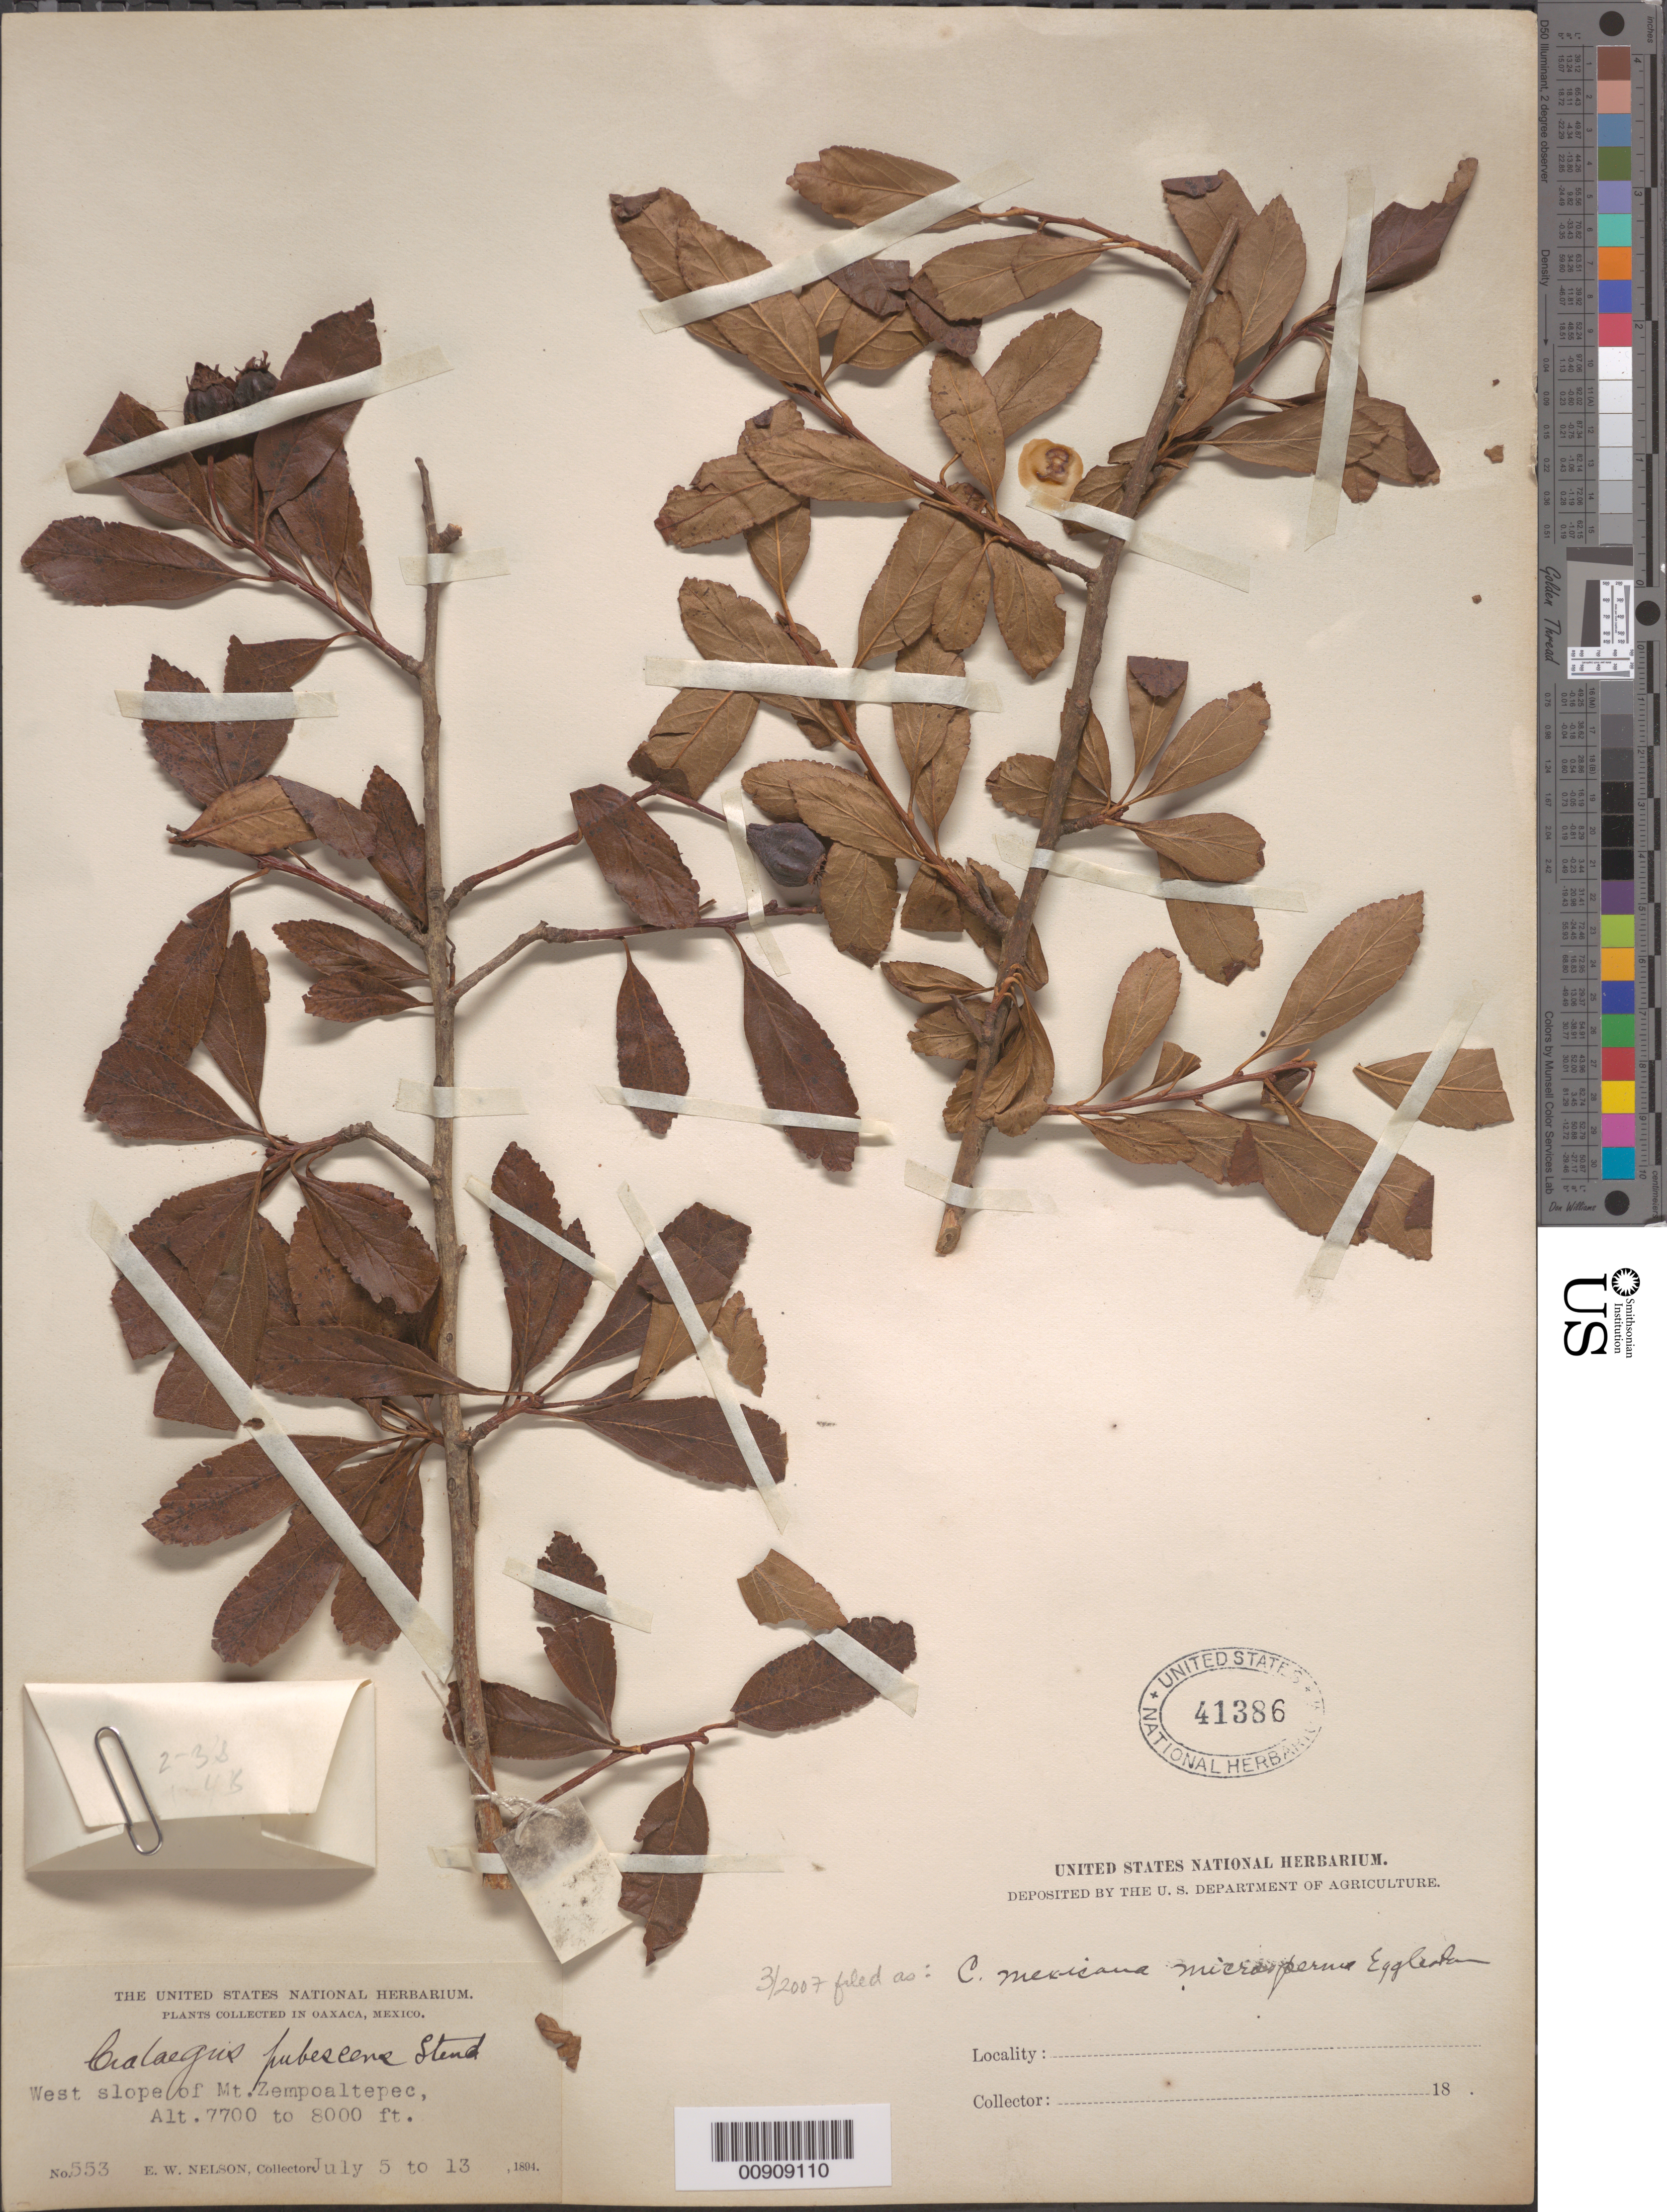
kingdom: Plantae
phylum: Tracheophyta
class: Magnoliopsida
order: Rosales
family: Rosaceae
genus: Crataegus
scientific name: Crataegus mexicana var. microsperma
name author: Eggl.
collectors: E. W. Nelson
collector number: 553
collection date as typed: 05 Jul 1894 to 13 Jul 1894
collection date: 1894-07-05/1894-07-13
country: Mexico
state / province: Oaxaca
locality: West slope of Mt. Zempoaltepec.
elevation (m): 2347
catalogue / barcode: US 41386